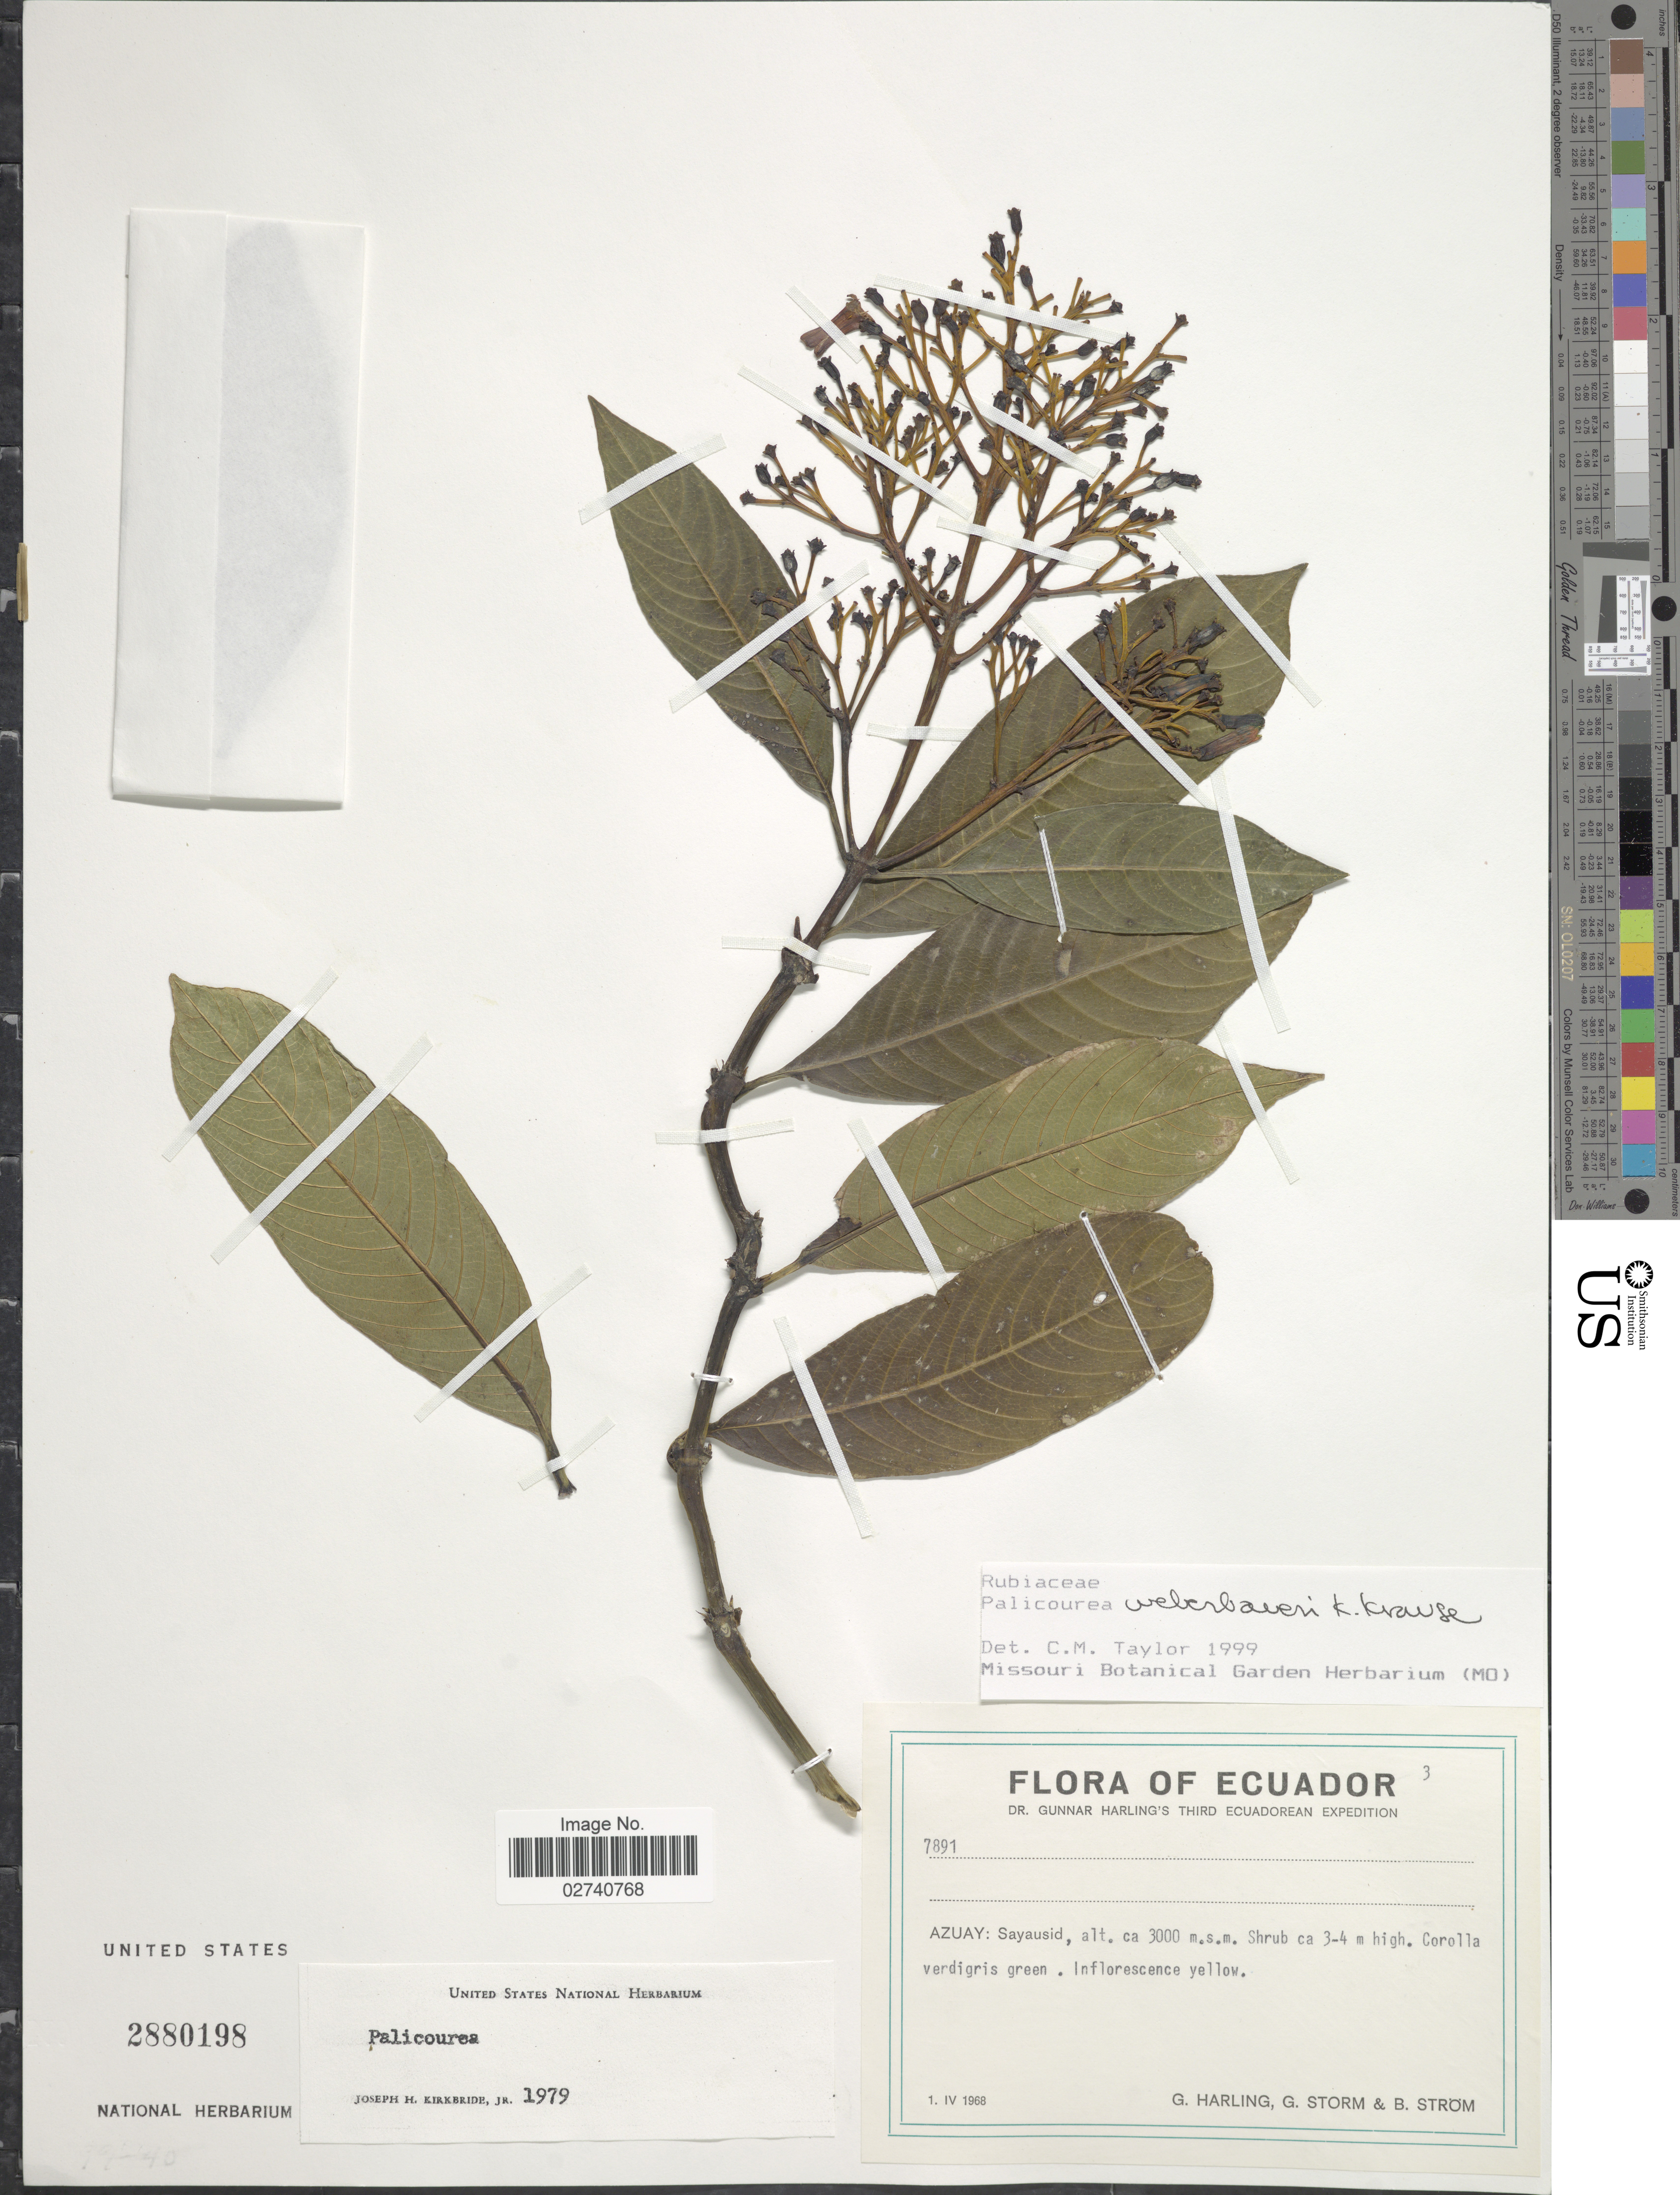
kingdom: Plantae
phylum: Tracheophyta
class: Magnoliopsida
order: Gentianales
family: Rubiaceae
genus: Palicourea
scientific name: Palicourea weberbaueri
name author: K. Krause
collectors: G. Harling, G. Storm & B. Ström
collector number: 7891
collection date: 1968-04-01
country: Ecuador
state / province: Azuay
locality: Sayausid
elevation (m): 3000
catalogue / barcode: US 2880198